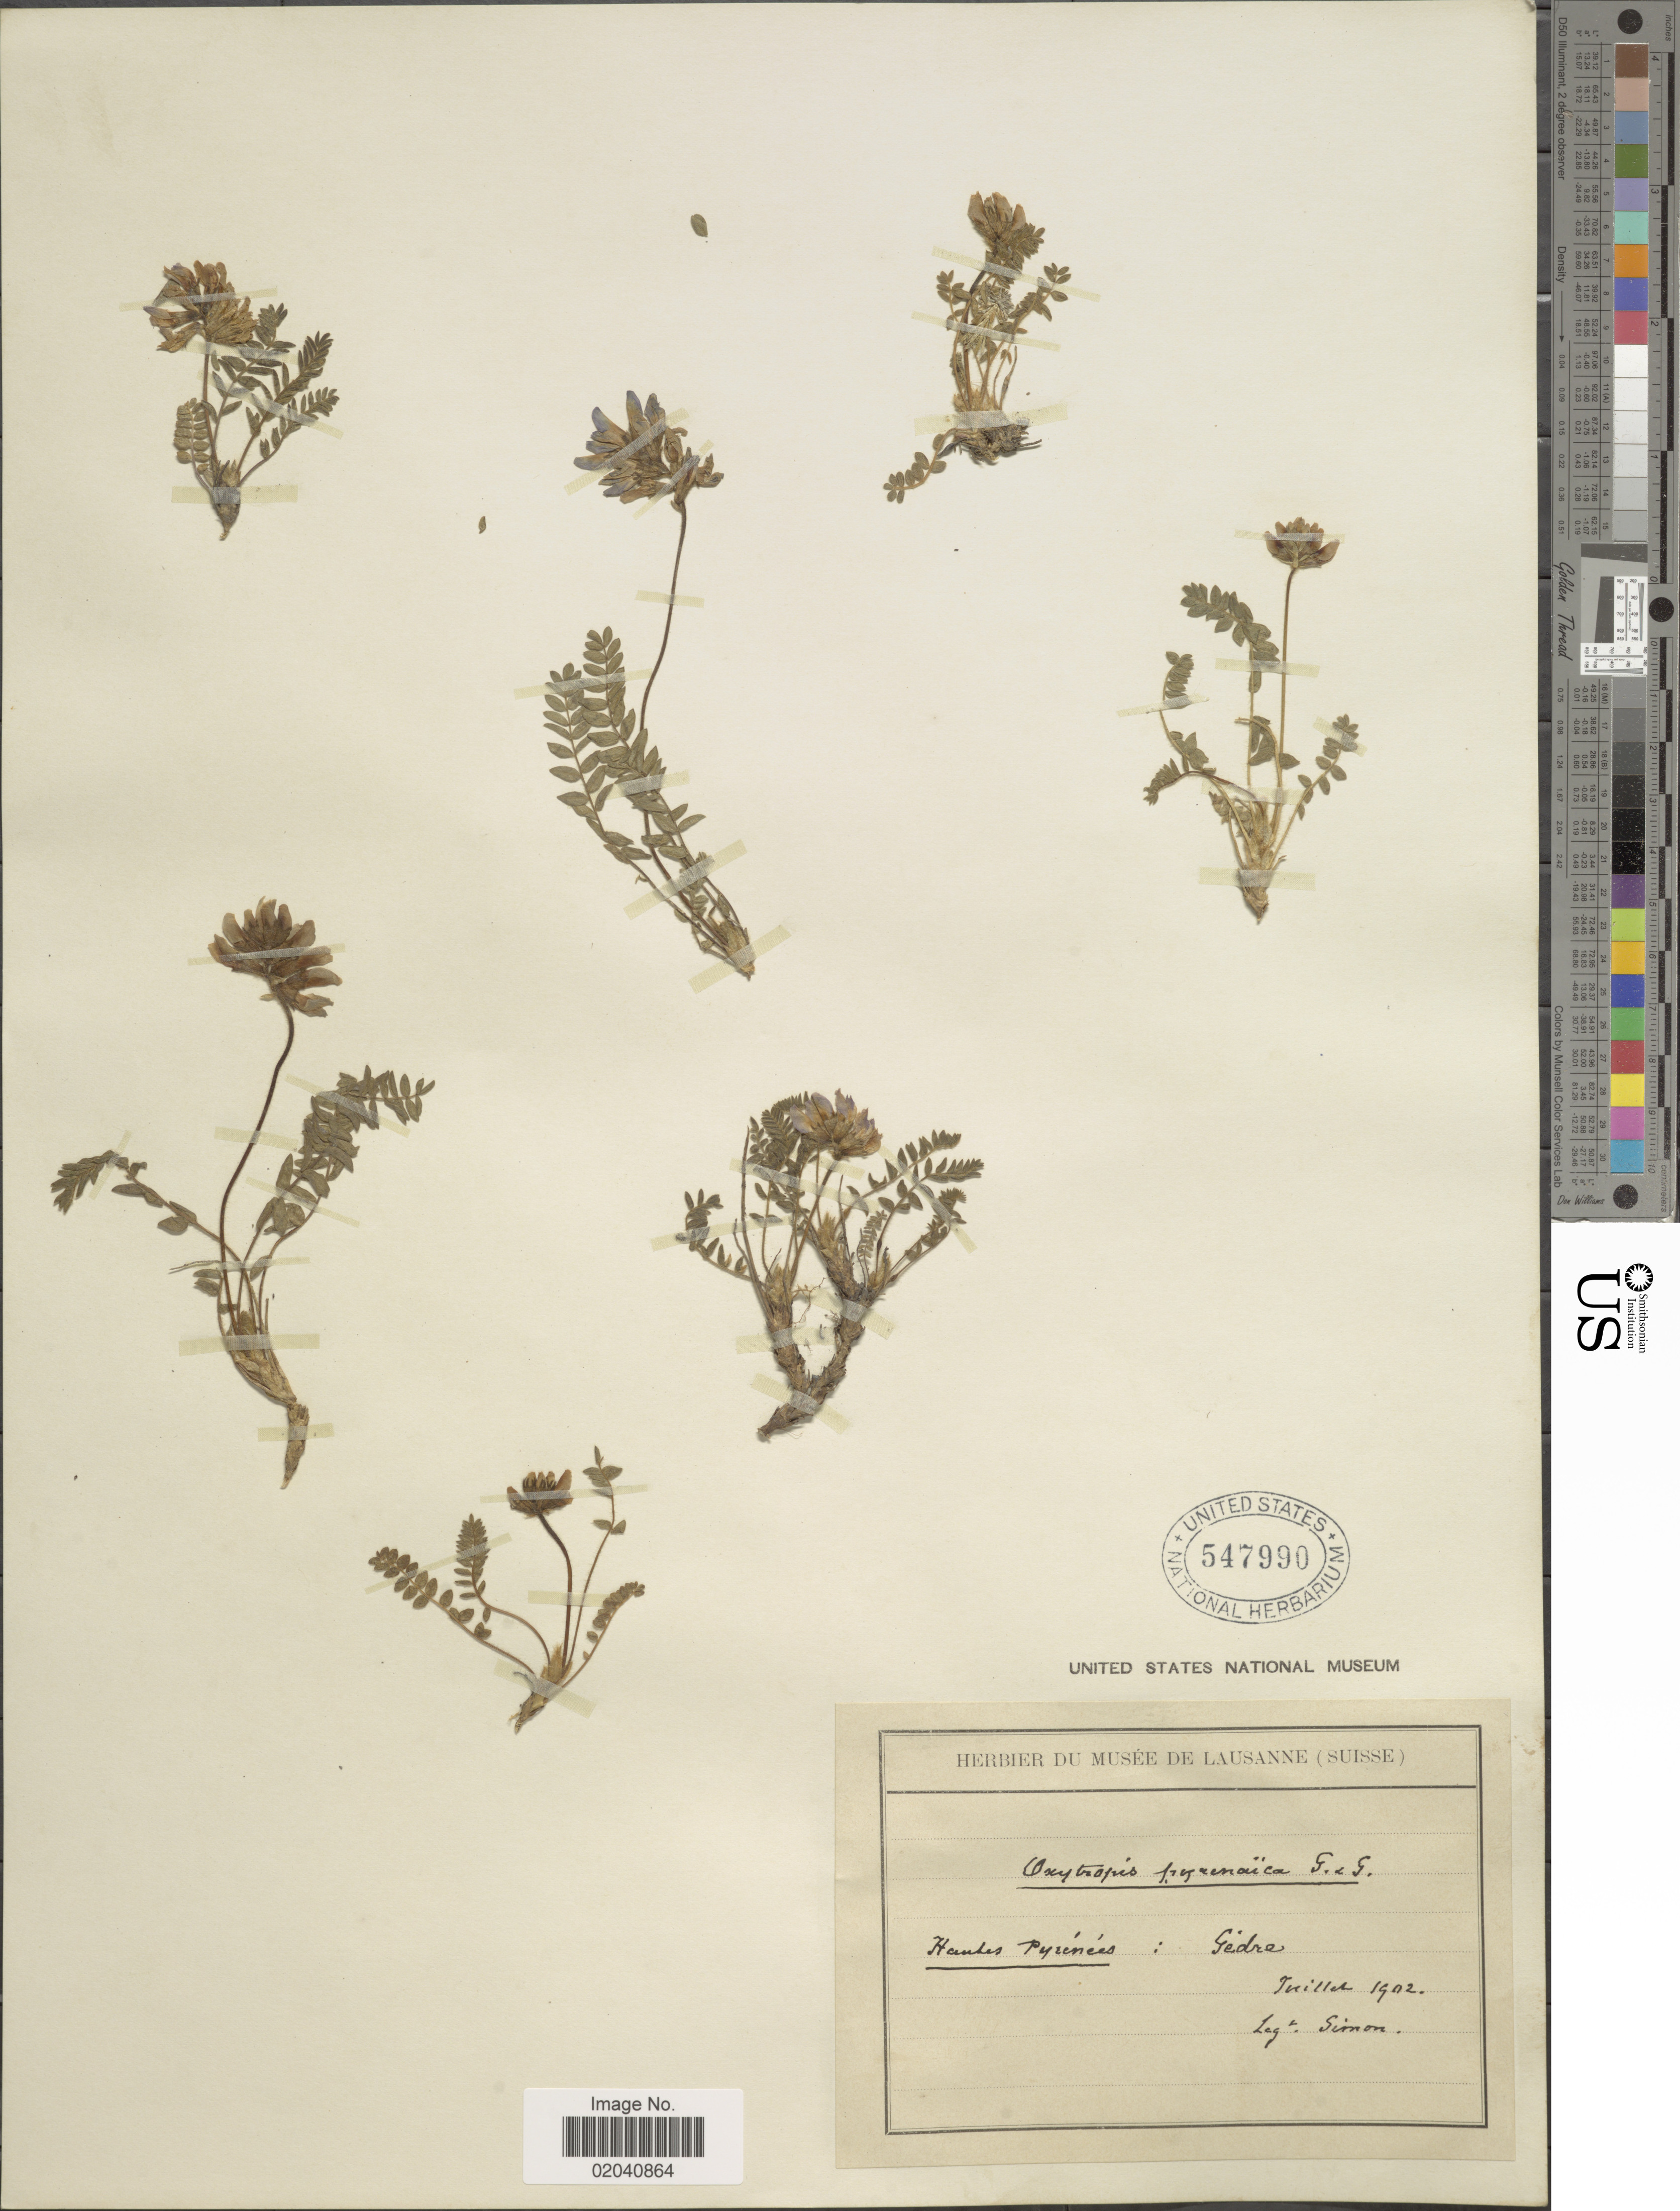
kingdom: Plantae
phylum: Tracheophyta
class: Magnoliopsida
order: Fabales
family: Fabaceae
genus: Oxytropis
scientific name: Oxytropis pyrenaica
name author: Godr. & Gren.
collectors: -- Simon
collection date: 1902-07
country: France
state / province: Occitanie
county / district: Hautes-Pyrénées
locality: Hautes Pyrénées: Gedre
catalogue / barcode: US 547990